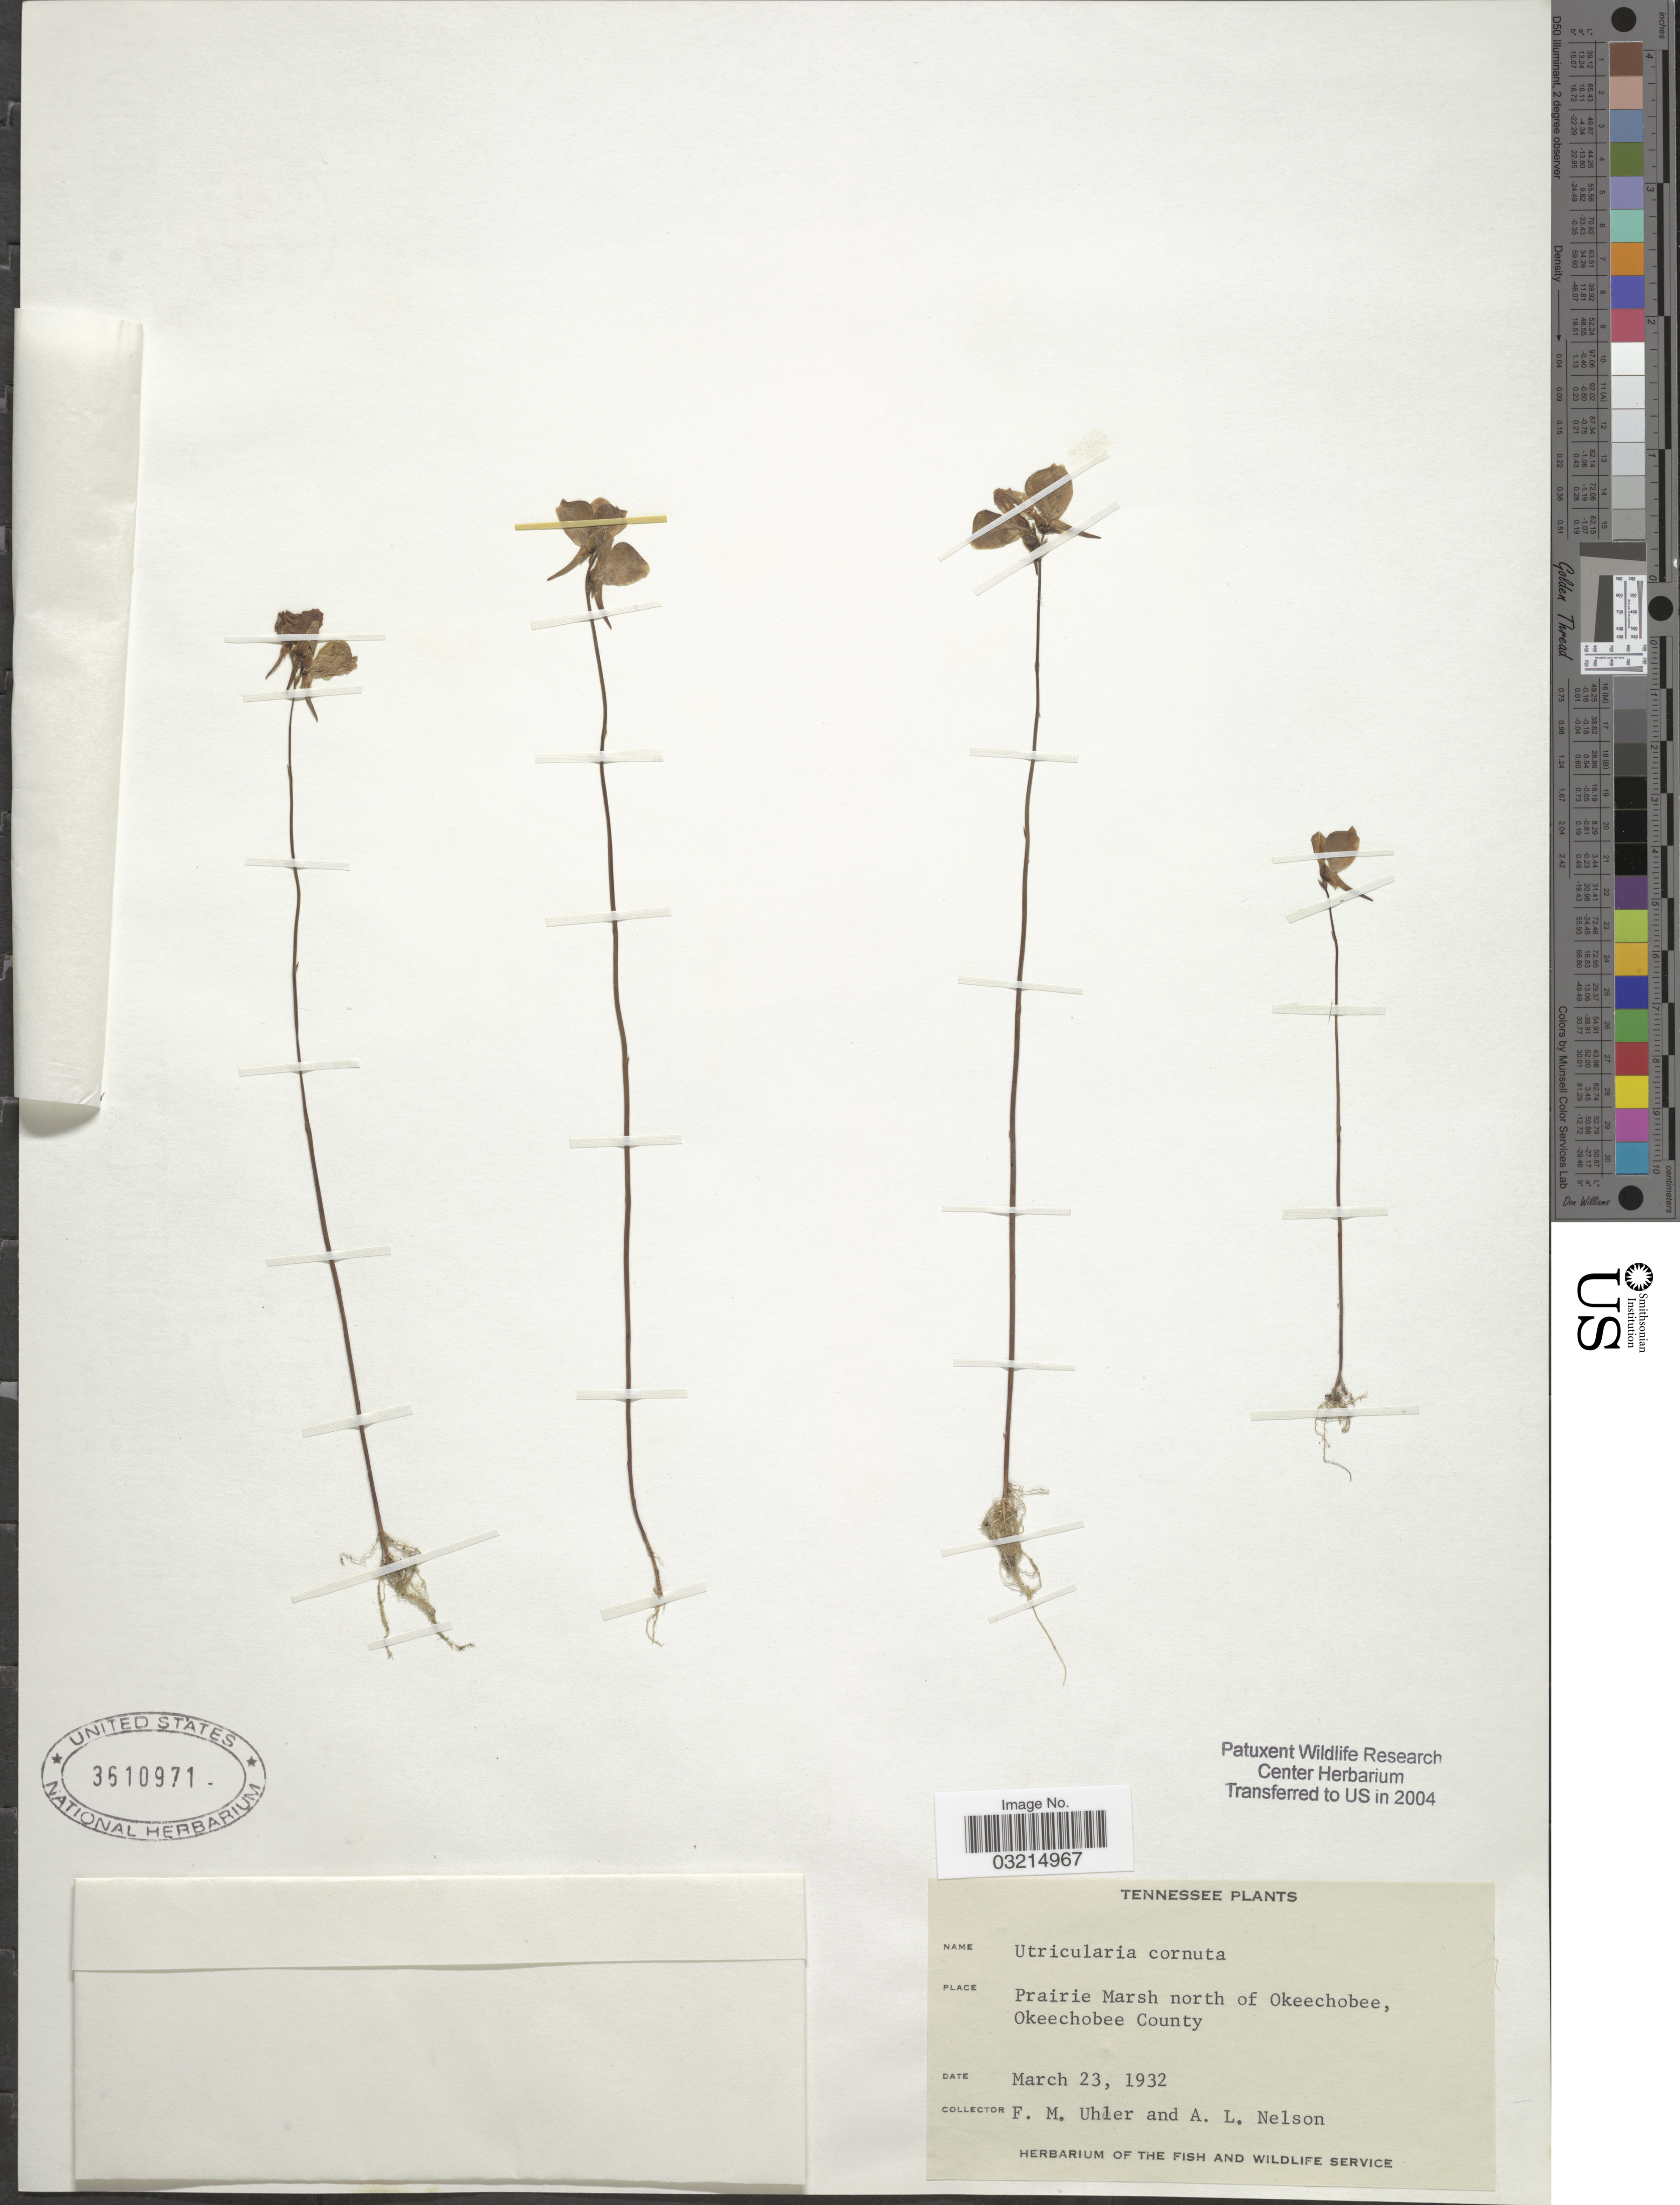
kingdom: Plantae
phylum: Tracheophyta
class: Magnoliopsida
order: Lamiales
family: Lentibulariaceae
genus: Utricularia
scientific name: Utricularia cornuta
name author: Michx.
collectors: F. M. Uhler & A. L. Nelson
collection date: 1932-03-23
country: United States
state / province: Tennessee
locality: Prairie Marsh north of Okeechobee, Okeechobee County.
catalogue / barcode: US 3610971